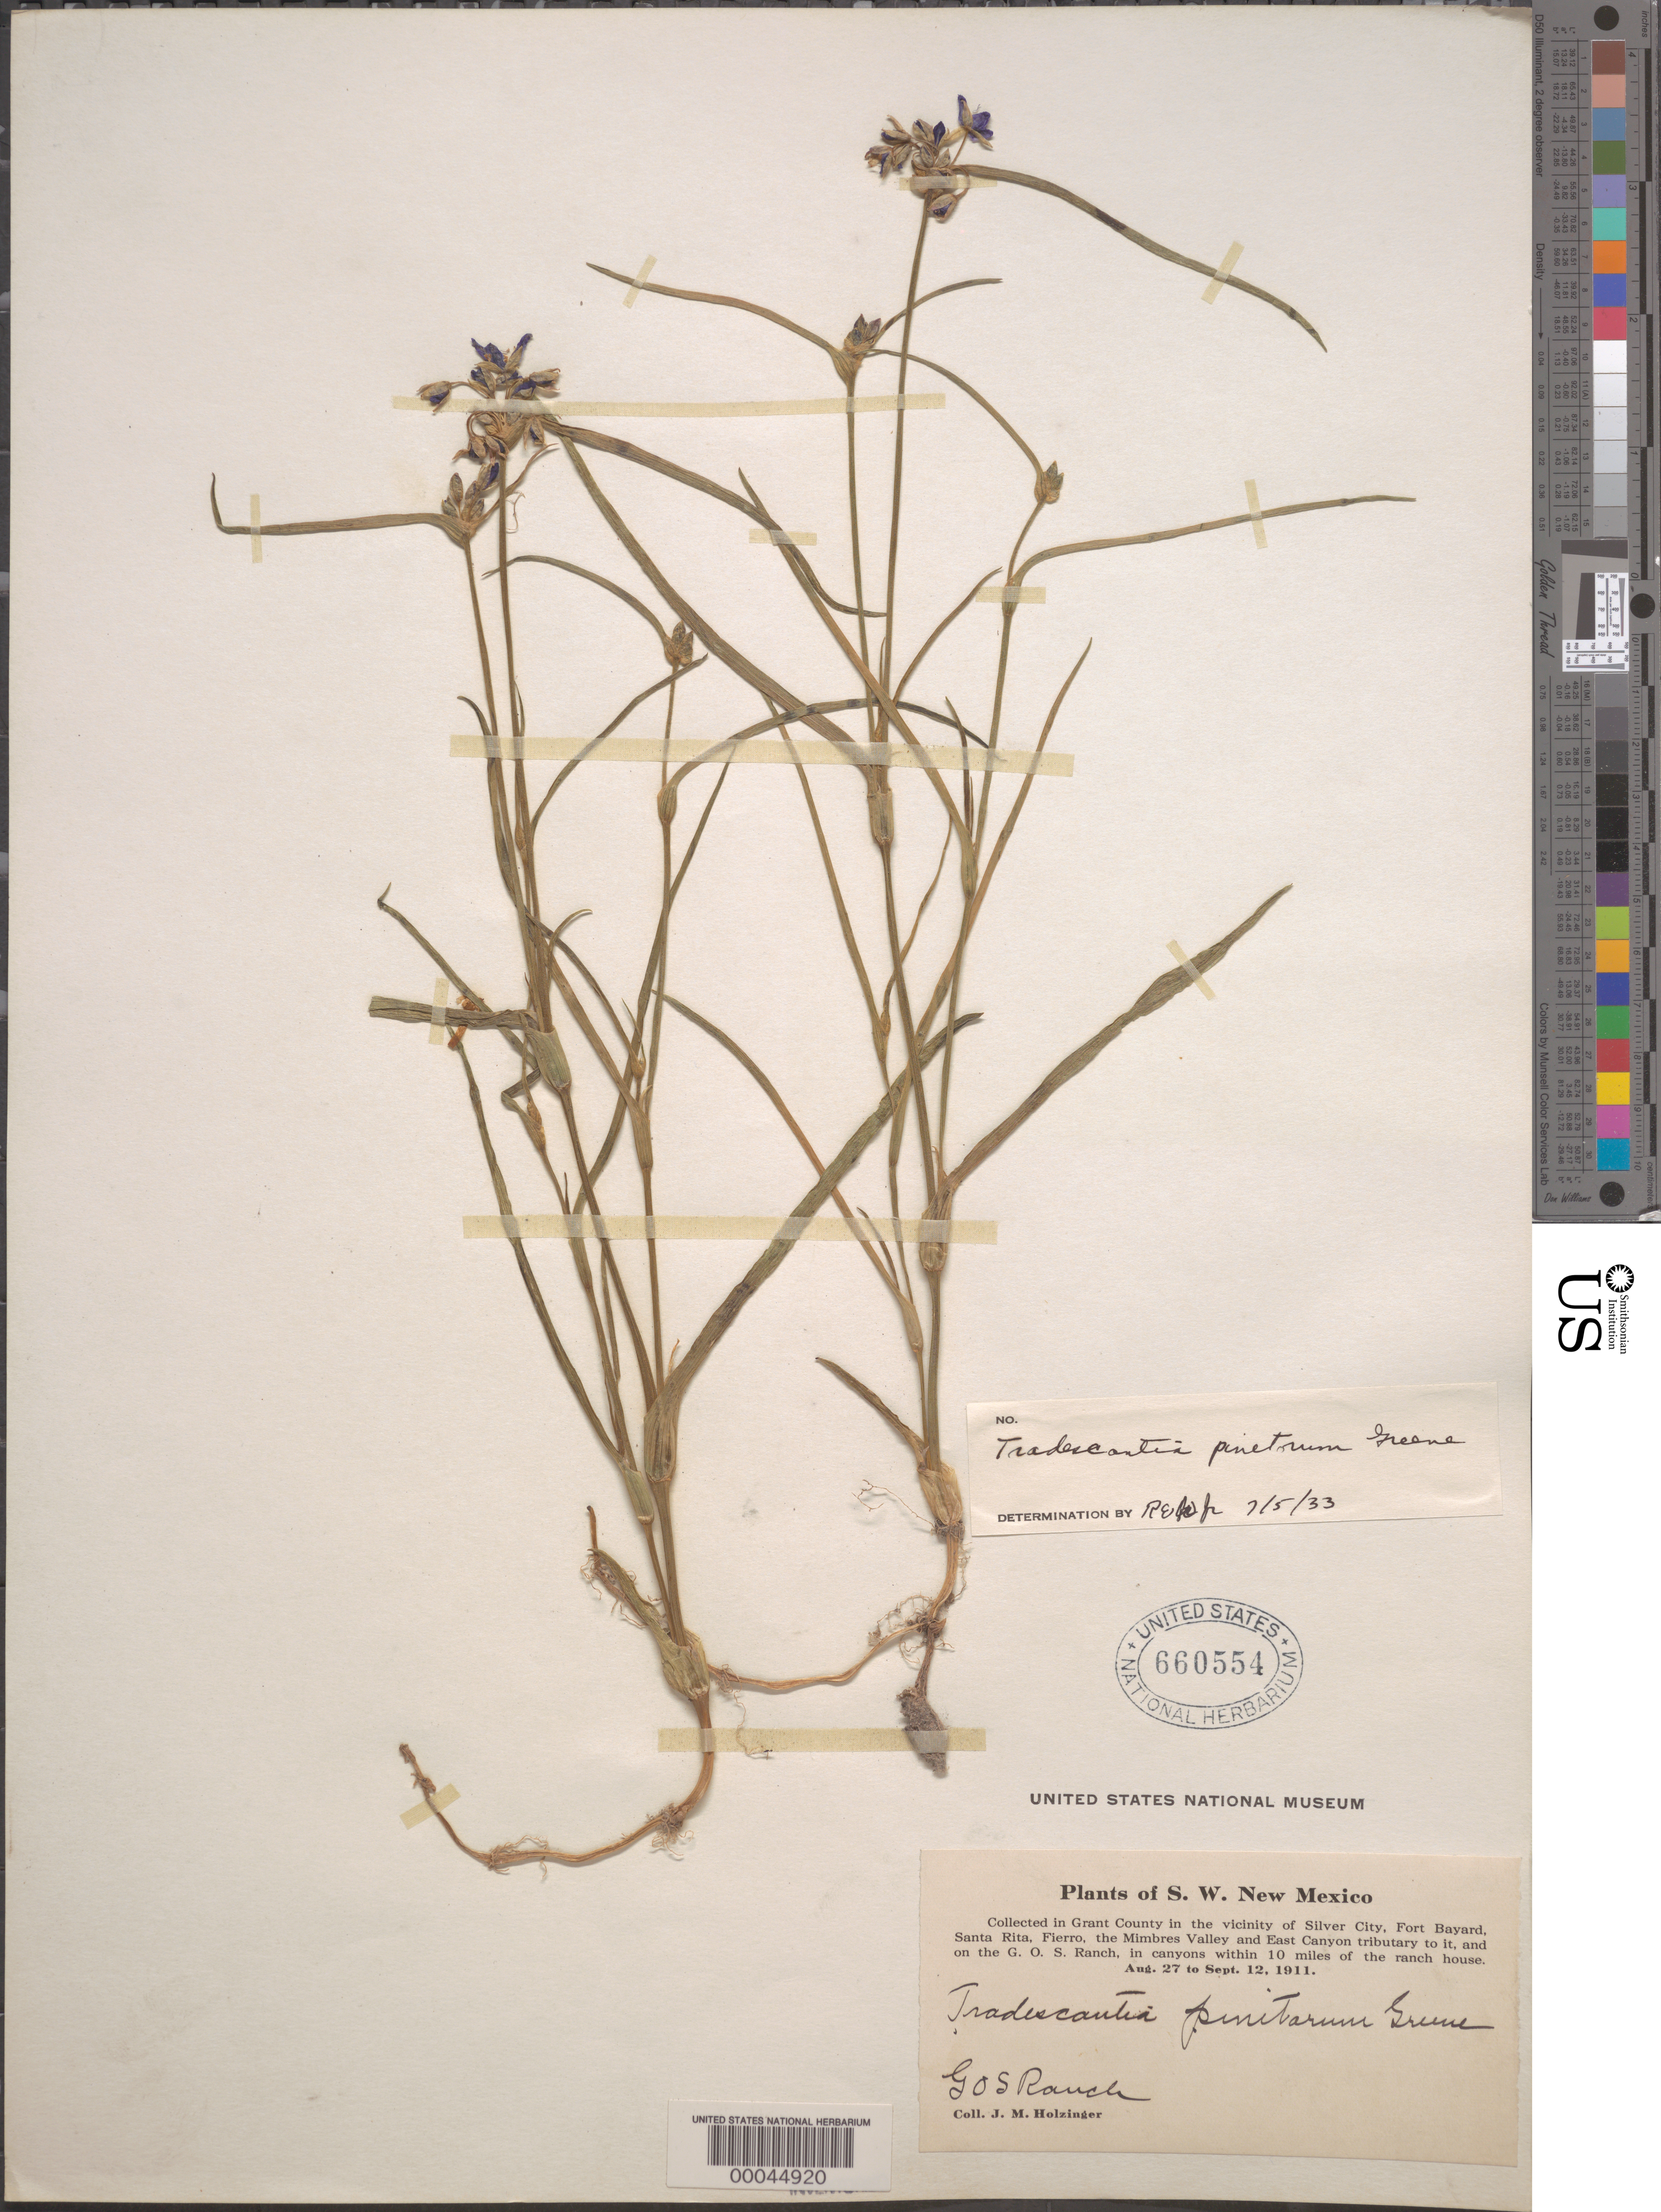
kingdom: Plantae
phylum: Tracheophyta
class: Liliopsida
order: Commelinales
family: Commelinaceae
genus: Tradescantia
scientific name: Tradescantia pinetorum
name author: Greene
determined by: Woodward, R. E.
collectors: J. M. Holzinger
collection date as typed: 27 Aug 1911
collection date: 1911-08-27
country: United States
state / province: New Mexico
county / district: Grant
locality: Silver city, fort bayard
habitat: Canyons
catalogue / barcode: US 660554